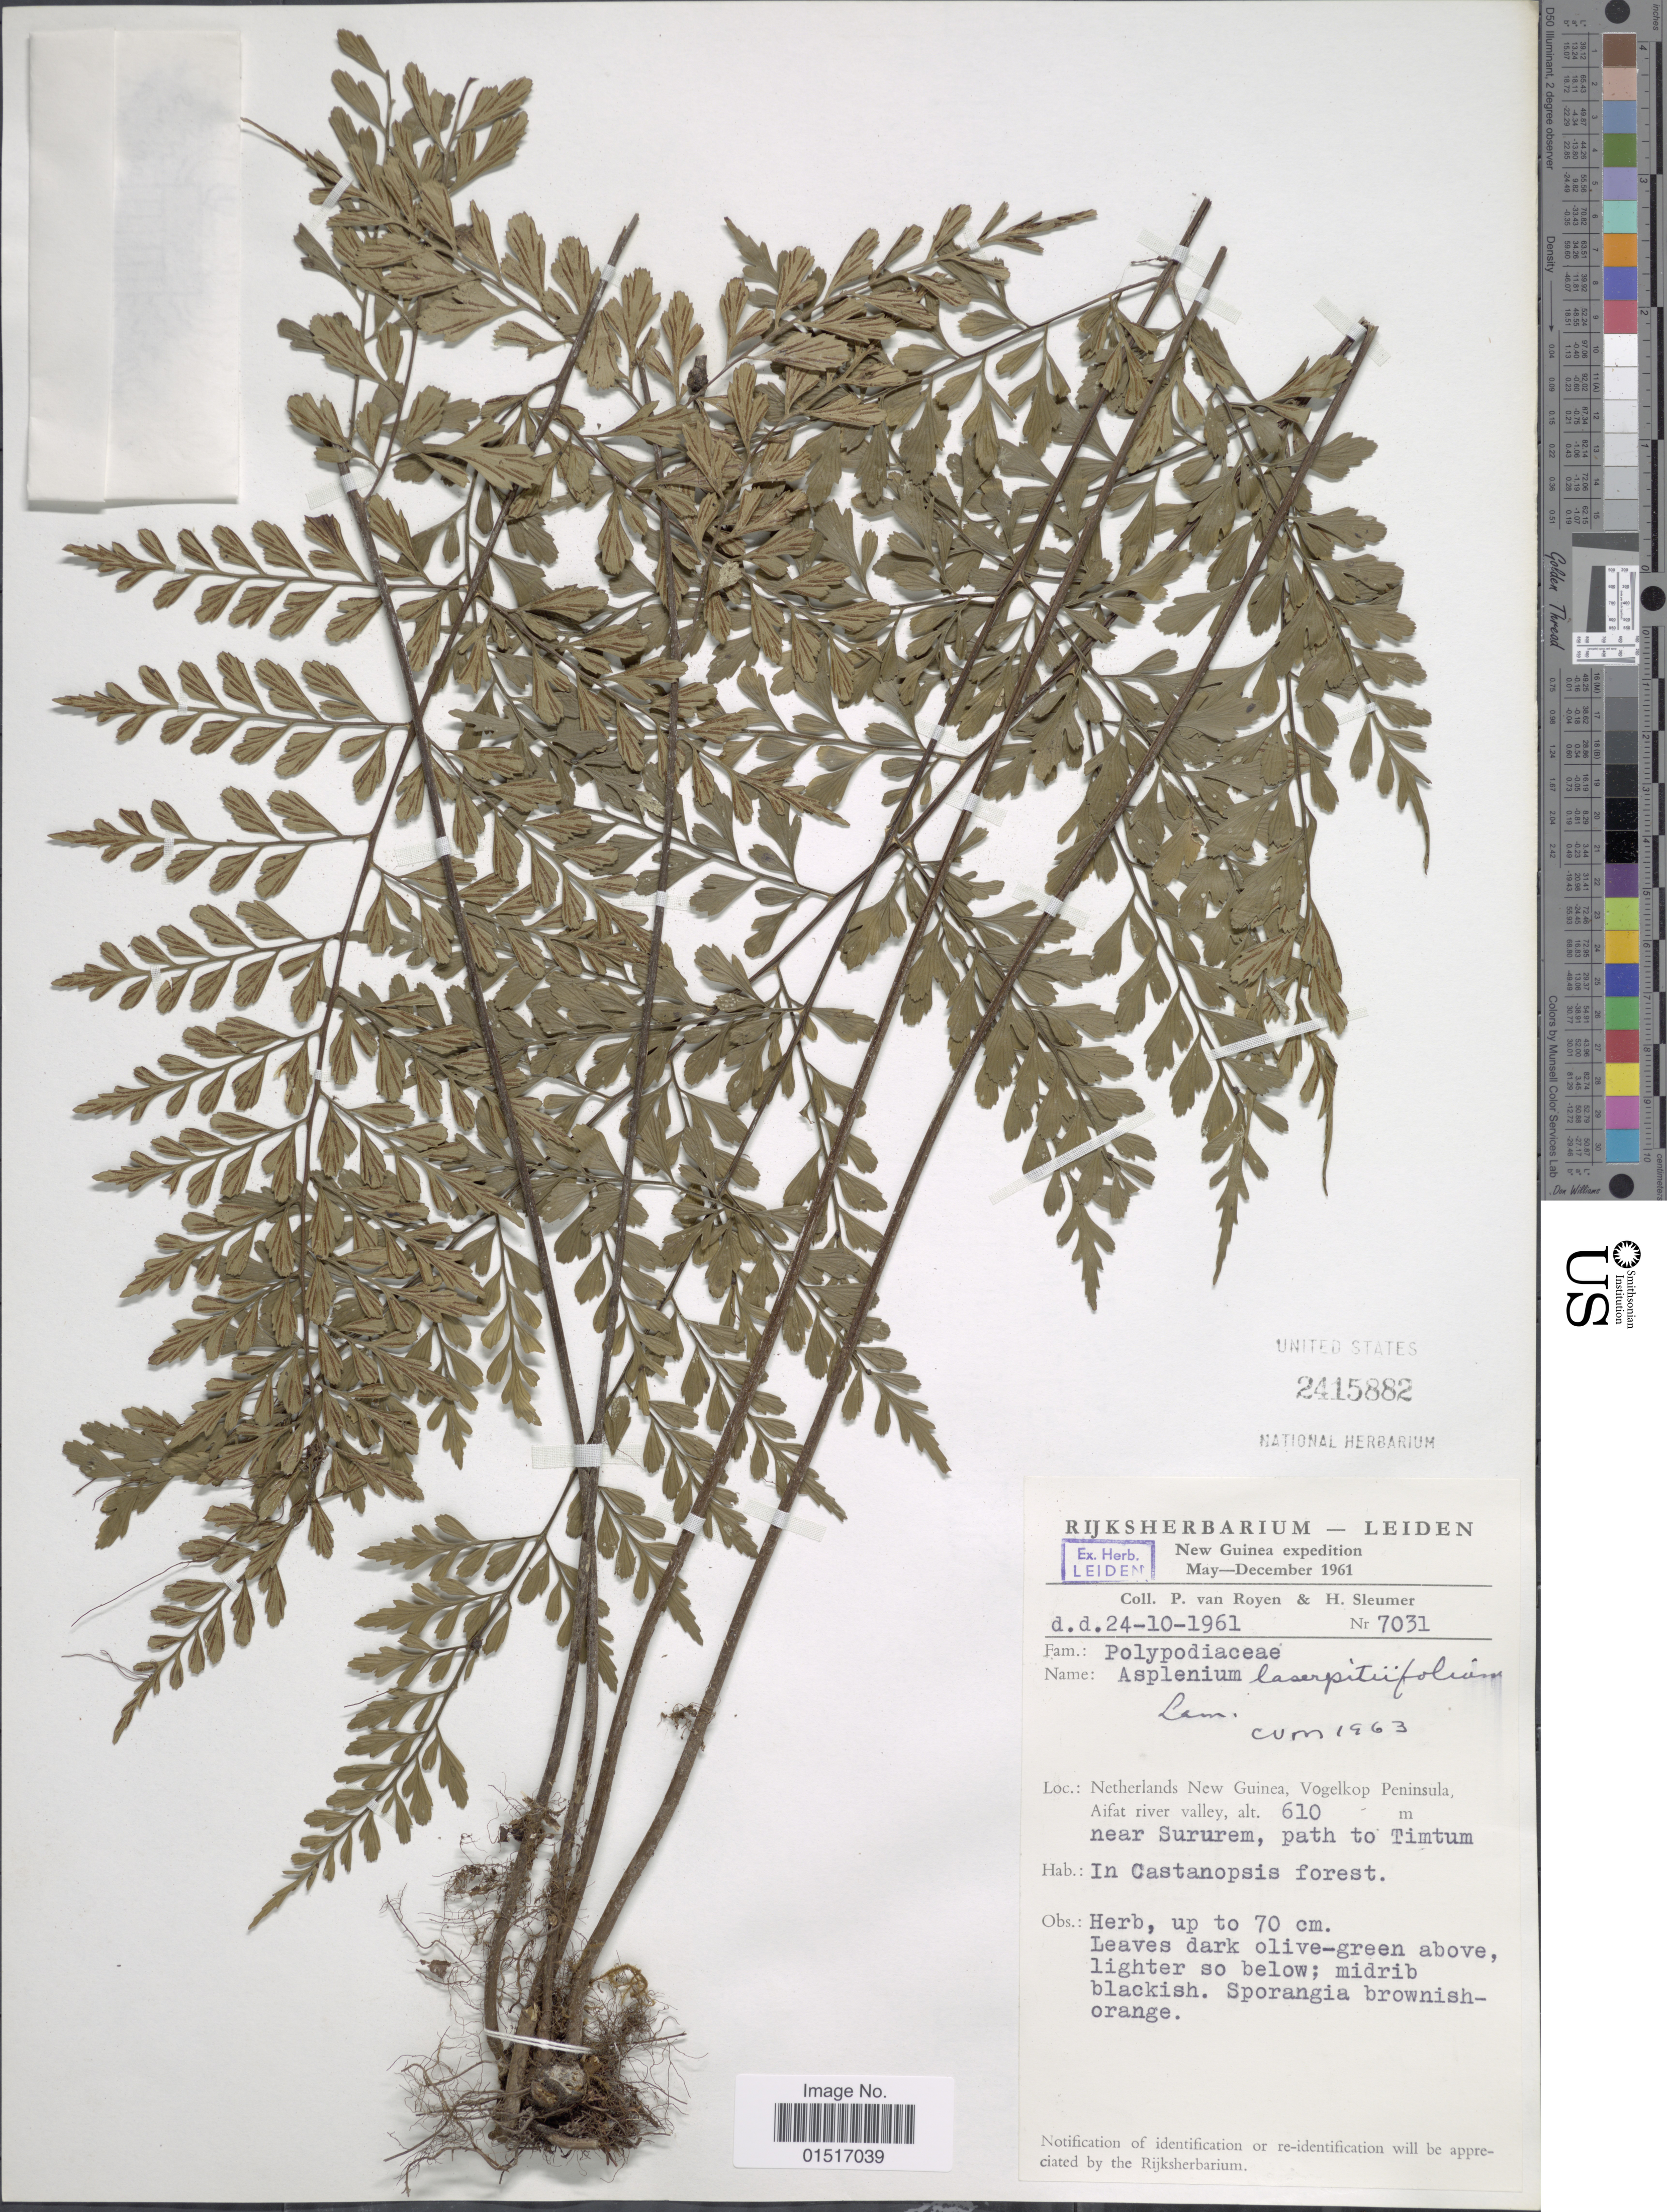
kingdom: Plantae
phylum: Tracheophyta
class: Polypodiopsida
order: Polypodiales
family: Aspleniaceae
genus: Asplenium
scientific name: Asplenium robustum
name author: Blume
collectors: P. van Royen & H. O. Sleumer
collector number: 7031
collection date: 1961-10-24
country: Indonesia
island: New Guinea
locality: Netherlands New Guinea, Vogelkop Peninsula, Aifat River. Near Sururem, path to Timtum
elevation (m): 610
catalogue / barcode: US 2415882